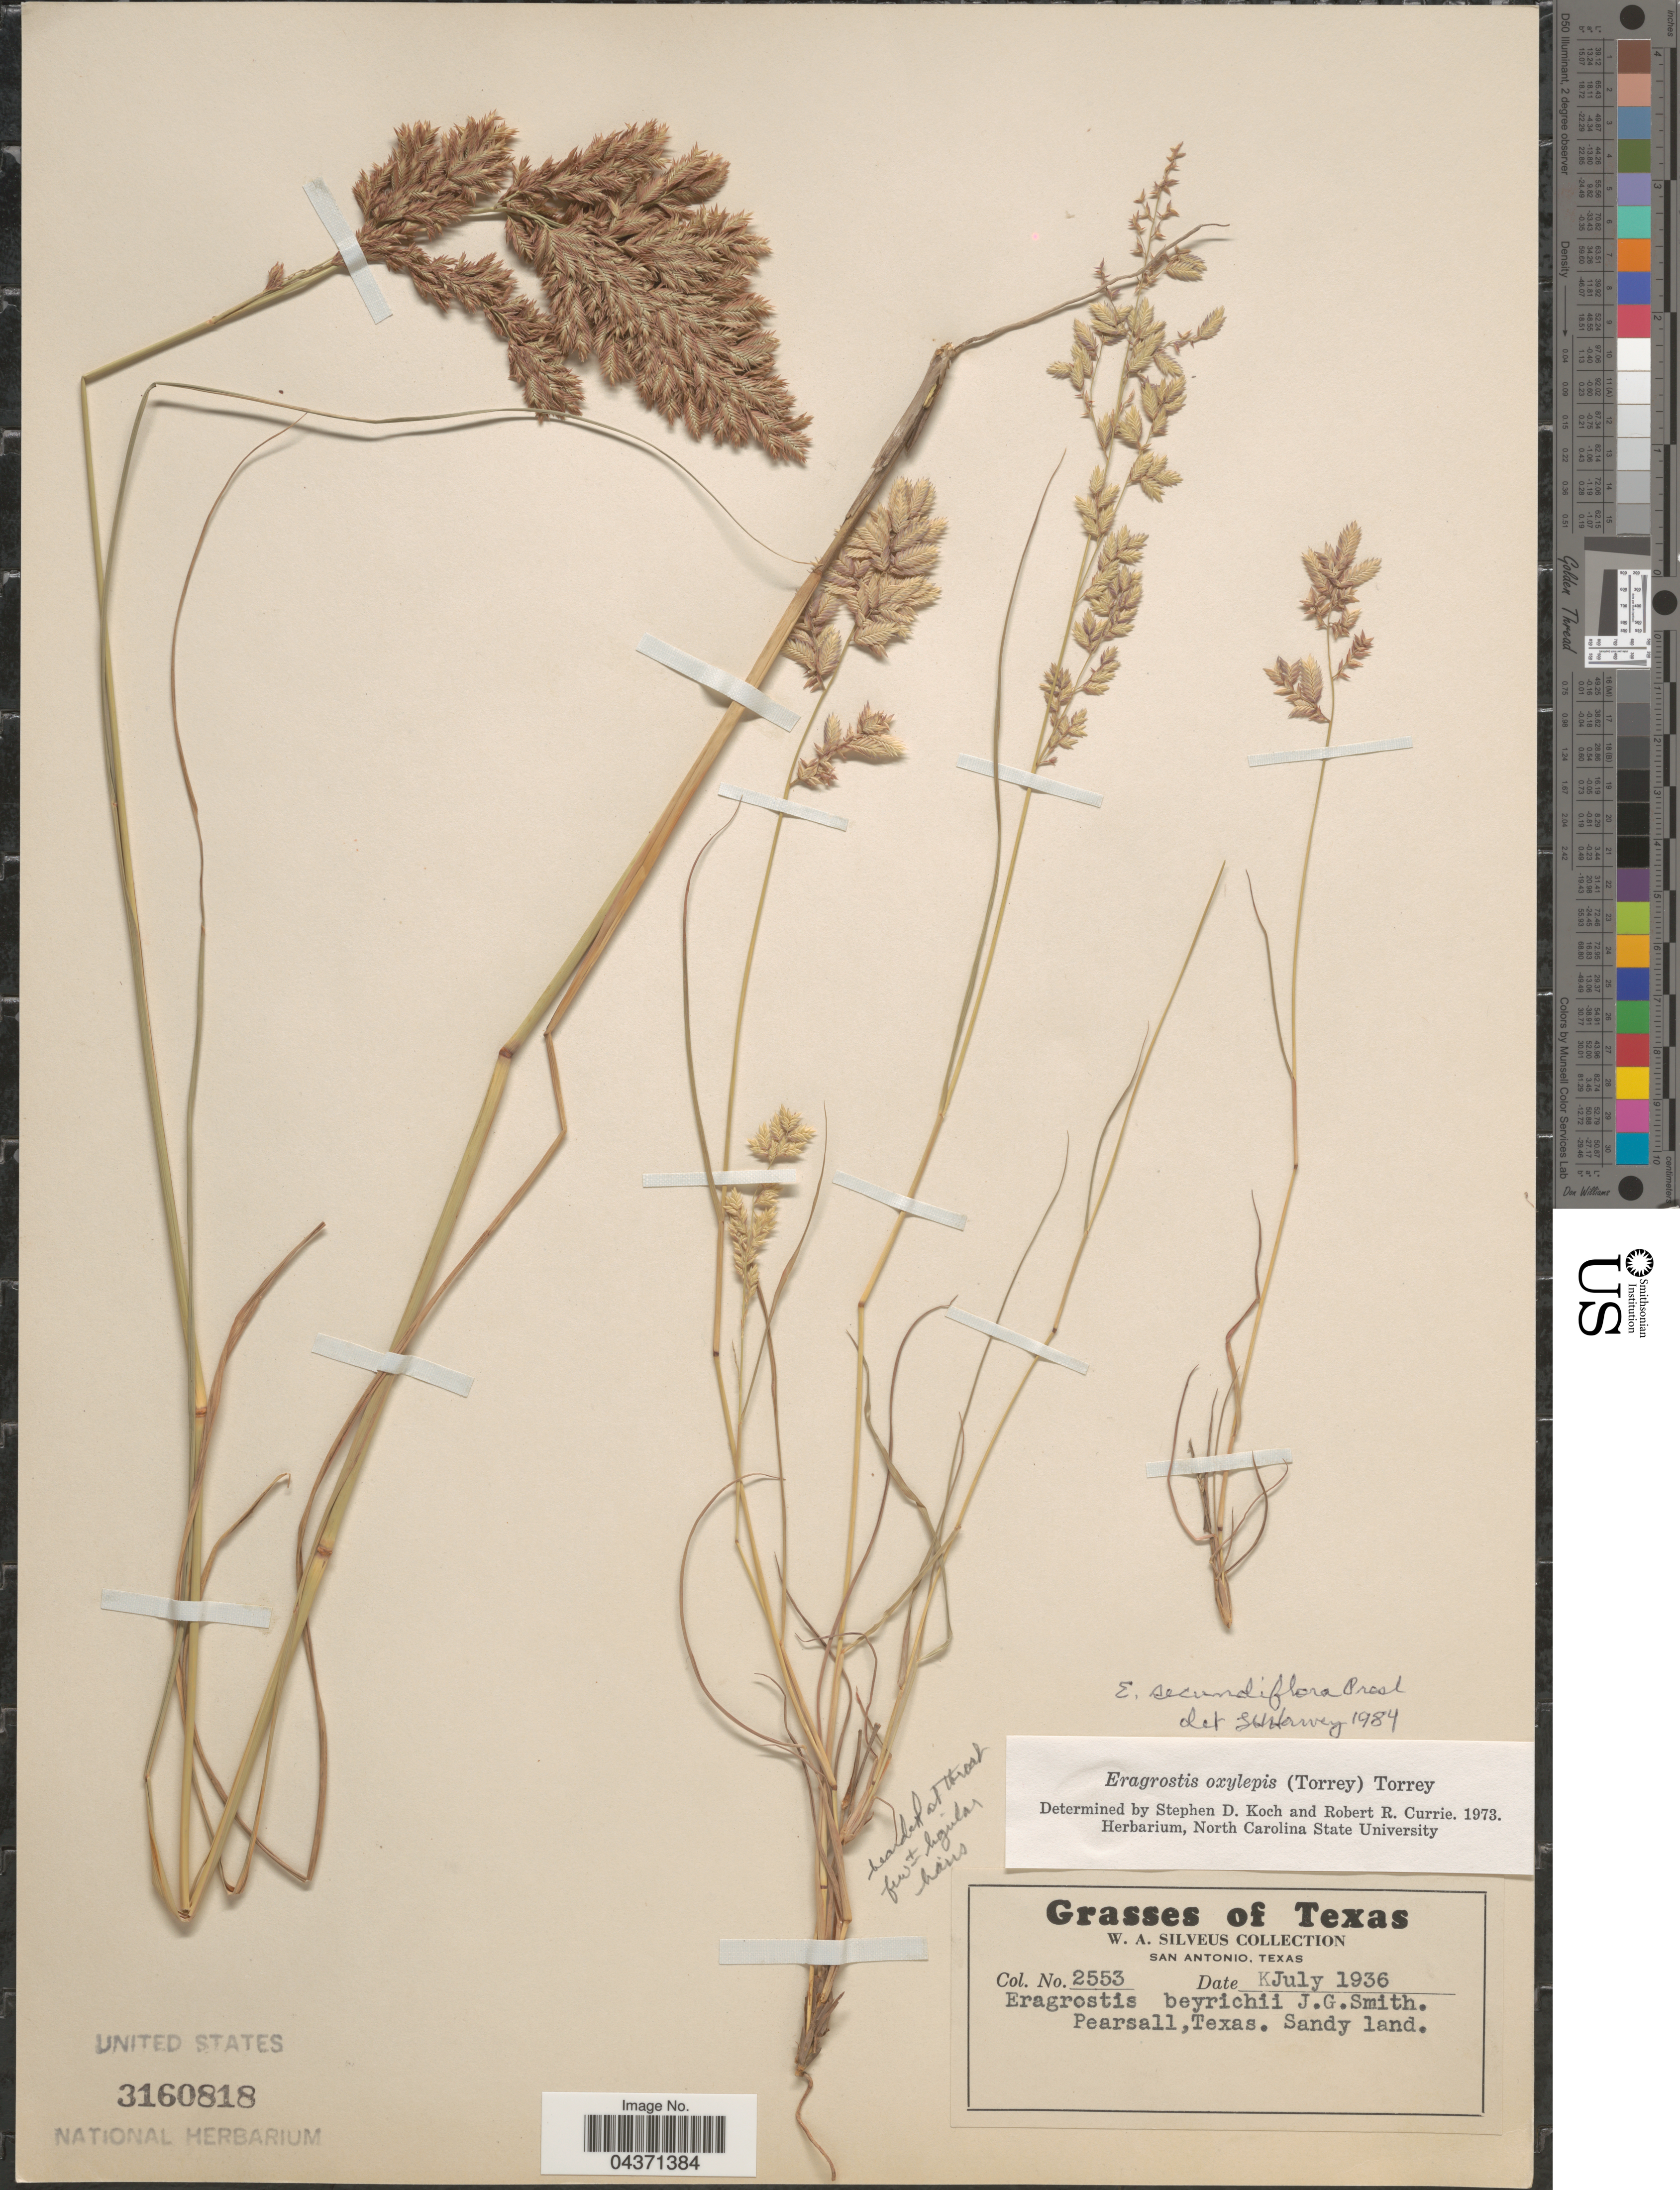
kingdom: Plantae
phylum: Tracheophyta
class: Liliopsida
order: Poales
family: Poaceae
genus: Eragrostis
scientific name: Eragrostis secundiflora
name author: J. Presl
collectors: W. Silveus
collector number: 2553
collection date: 1936-07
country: United States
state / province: Texas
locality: Pearsall.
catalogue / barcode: US 3160818